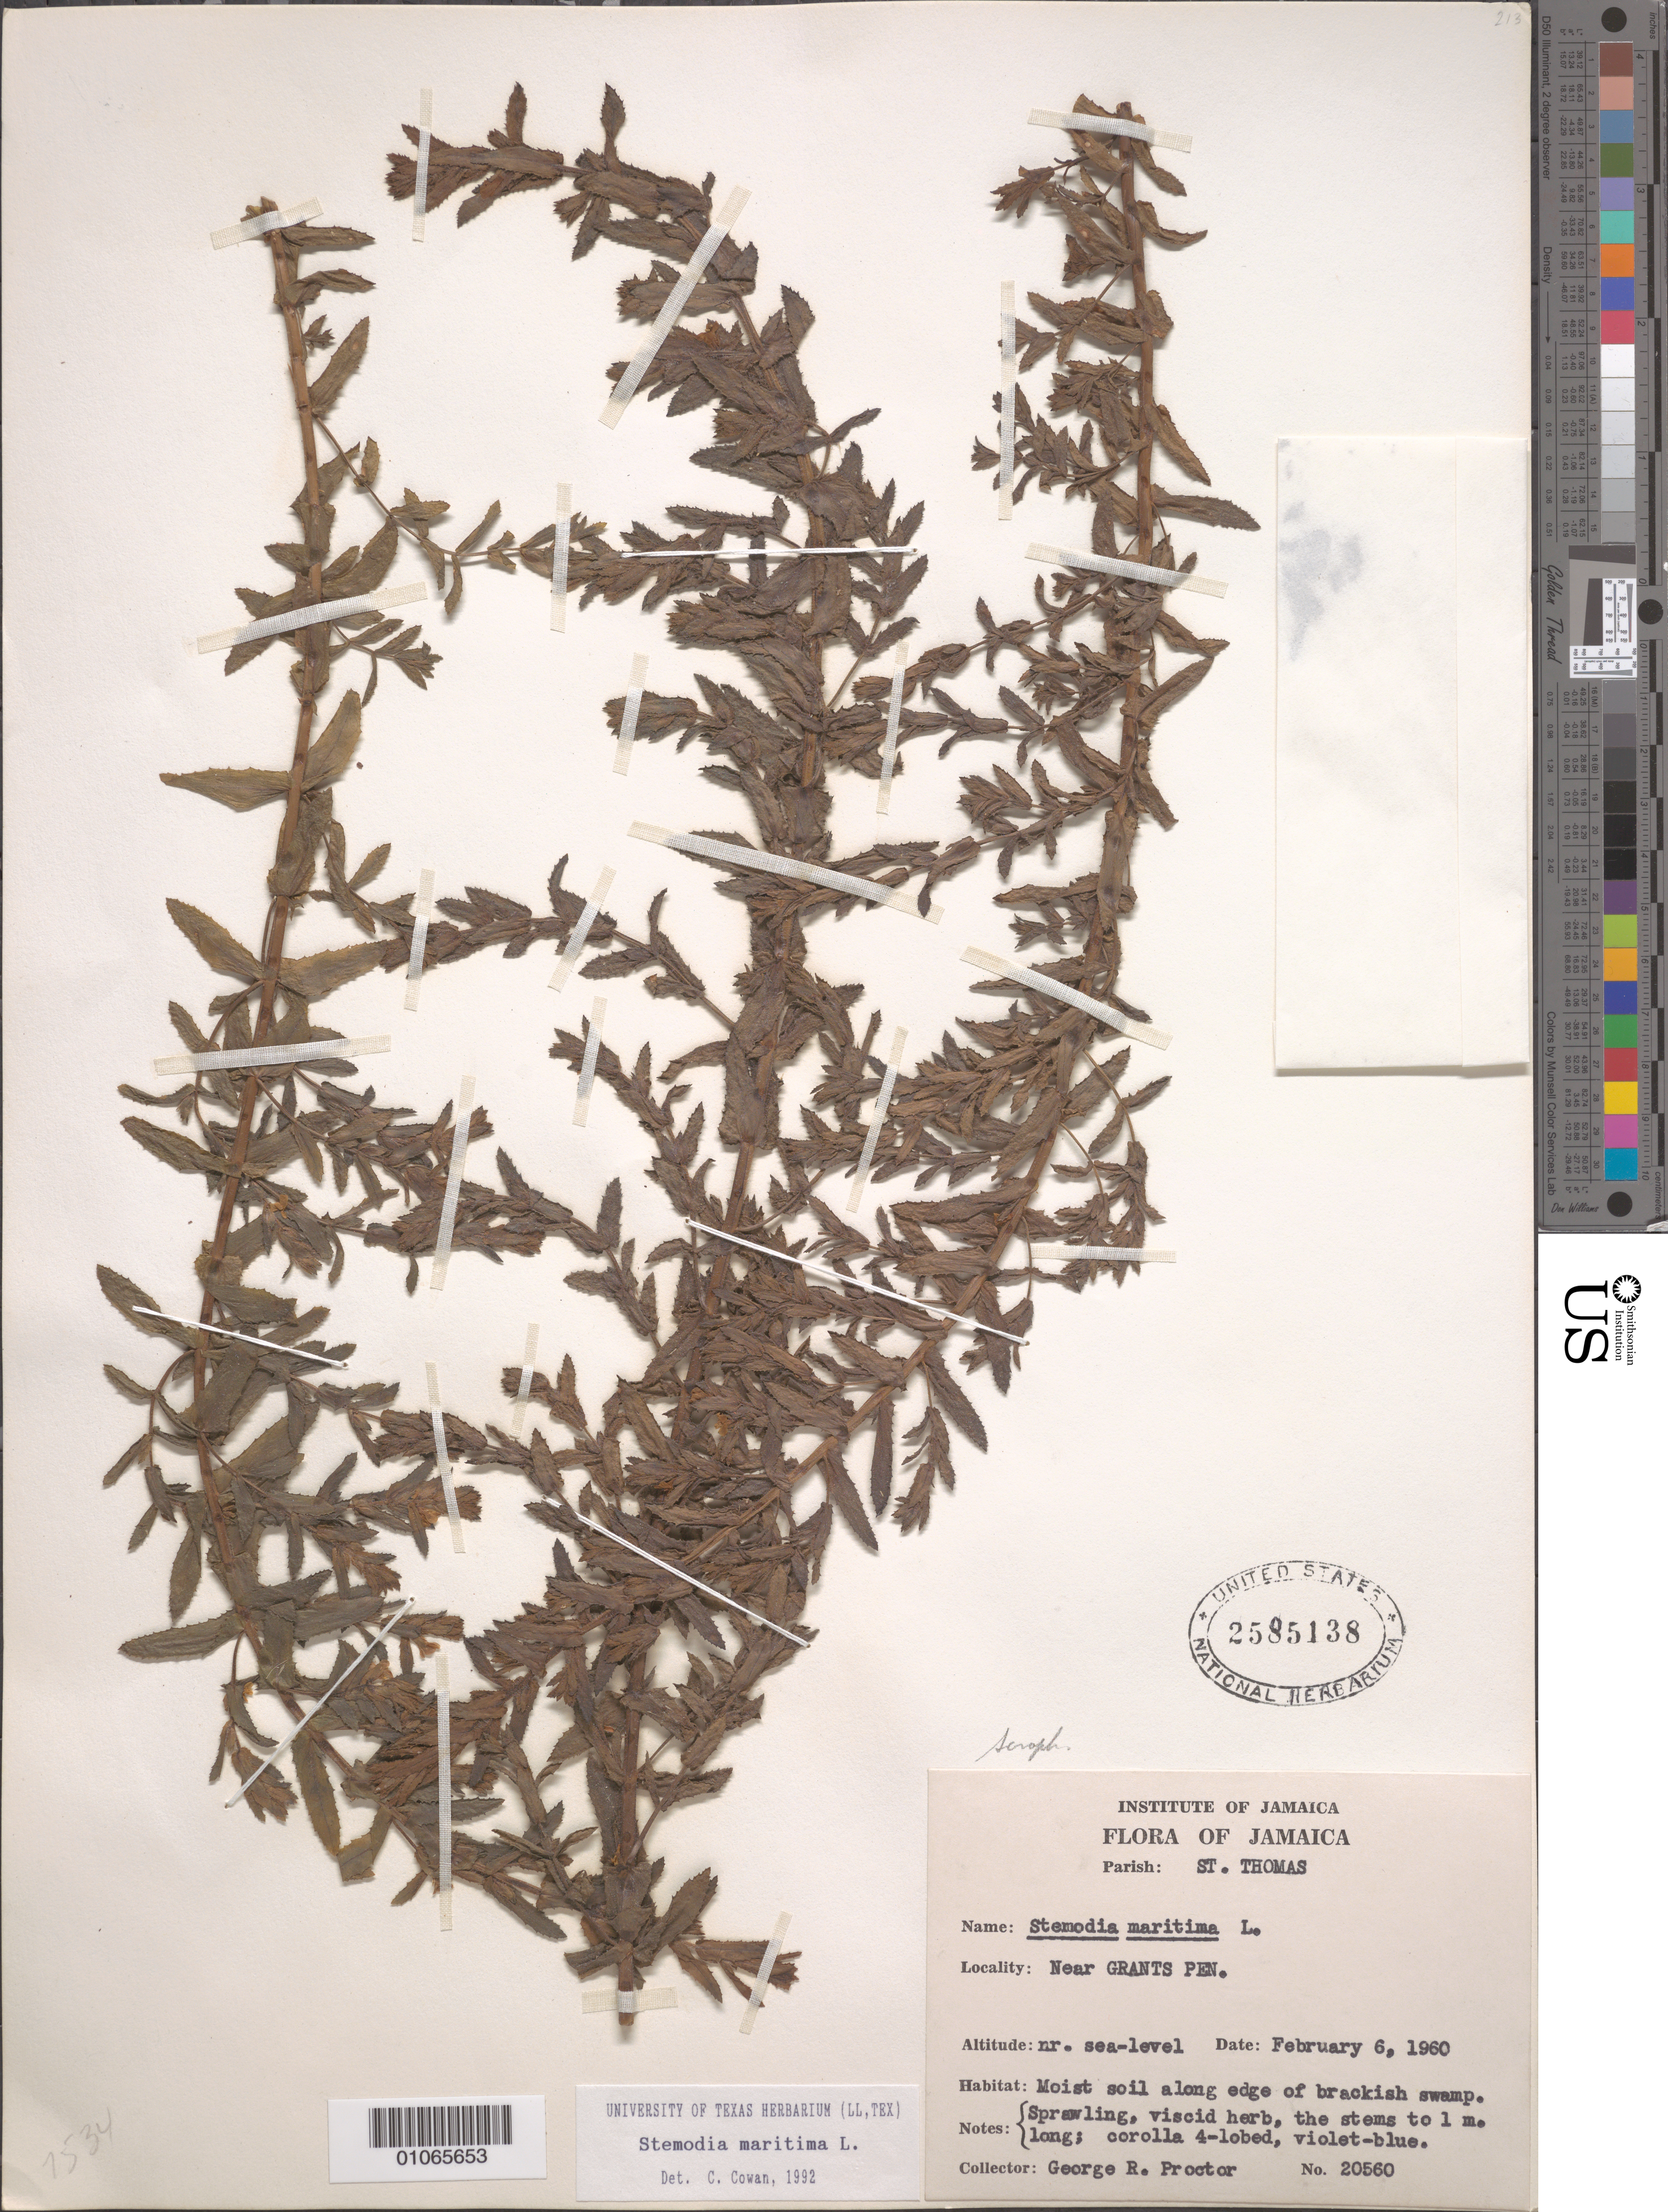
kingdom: Plantae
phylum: Tracheophyta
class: Magnoliopsida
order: Lamiales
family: Plantaginaceae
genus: Stemodia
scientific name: Stemodia maritima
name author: L.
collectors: G. R. Proctor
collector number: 20560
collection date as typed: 06 Feb 1960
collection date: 1960-02-06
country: Jamaica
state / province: Saint Thomas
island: Jamaica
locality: Moist soil along edge of brackish swamp, near sea-level. Near Grants Pen.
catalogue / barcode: US 2585138